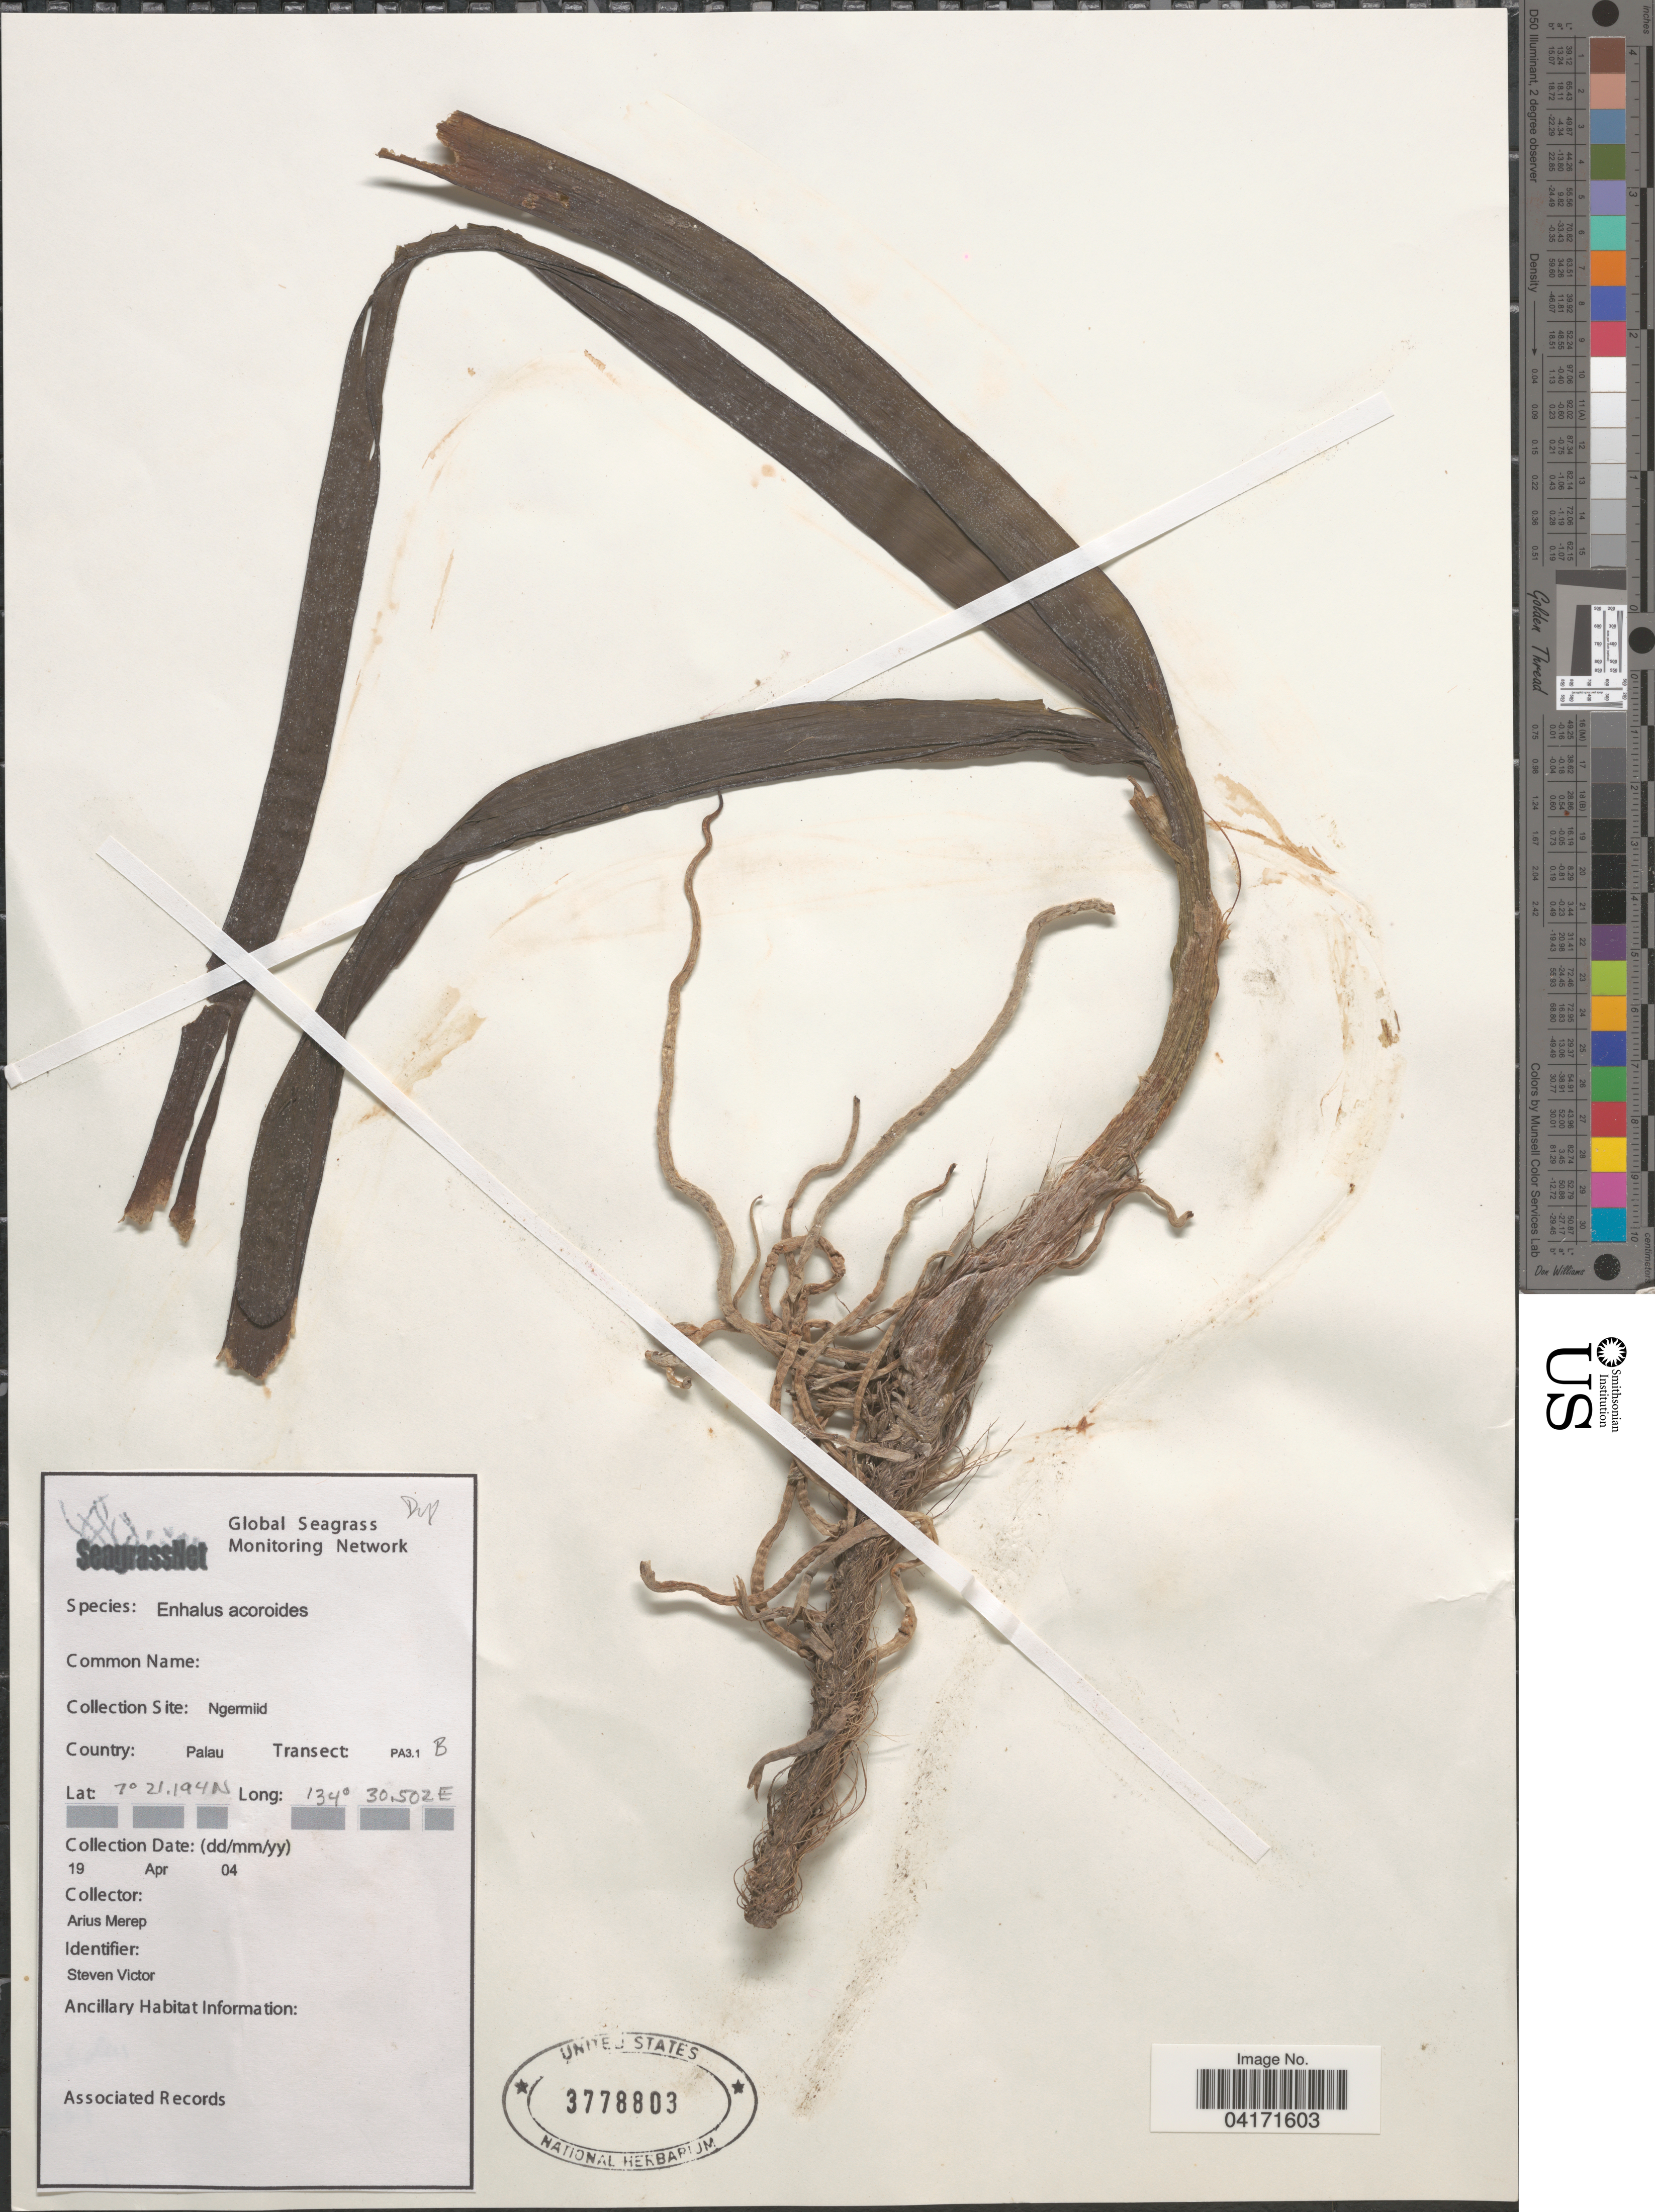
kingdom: Plantae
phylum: Tracheophyta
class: Liliopsida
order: Alismatales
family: Hydrocharitaceae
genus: Enhalus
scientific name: Enhalus acoroides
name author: (L. f.) Royle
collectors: A. Merep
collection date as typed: Transcribed d/m/y: 19/4/4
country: Palau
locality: Ngermiid. Country: Palau. Transect: PA3.1 B.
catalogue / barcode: US 3778803